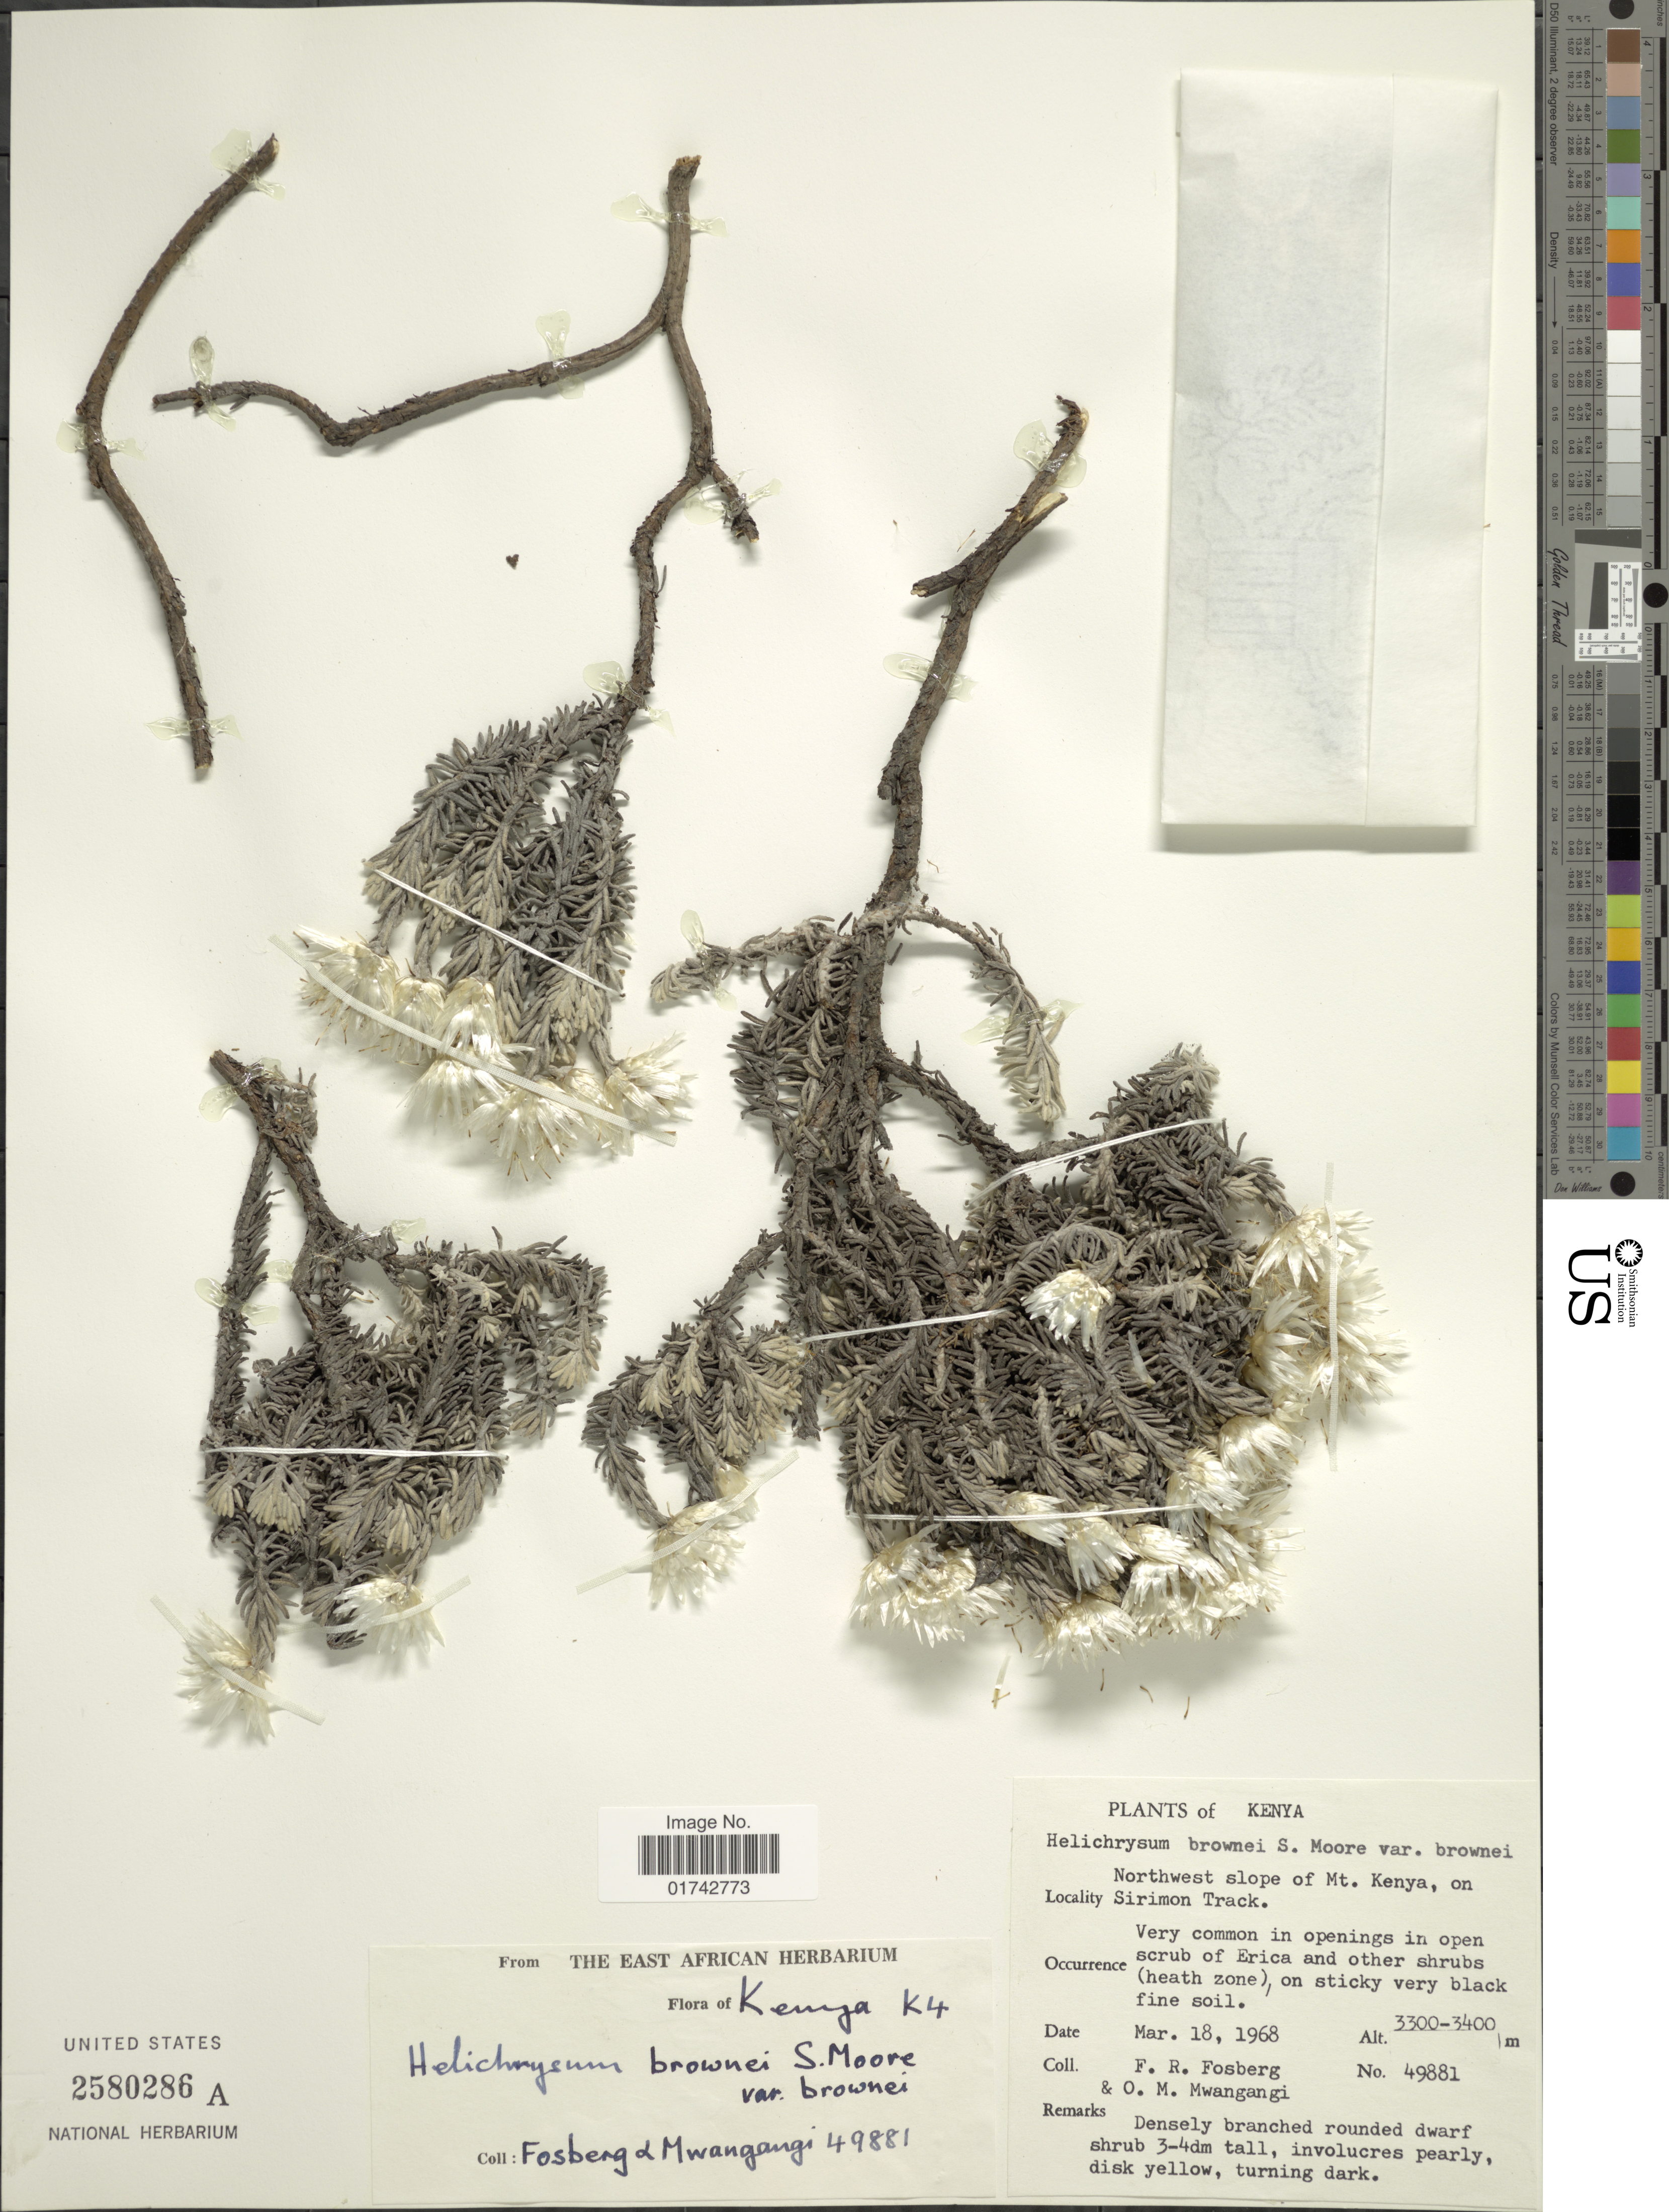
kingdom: Plantae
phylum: Tracheophyta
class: Magnoliopsida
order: Asterales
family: Asteraceae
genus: Helichrysum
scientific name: Helichrysum brownei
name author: S. Moore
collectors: F. R. Fosberg & O. M. Mwangangi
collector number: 49881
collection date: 1968-03-18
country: Kenya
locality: Northwest slope of Mt. Kenya, on Sirimon Track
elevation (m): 3300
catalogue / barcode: US 2580286A